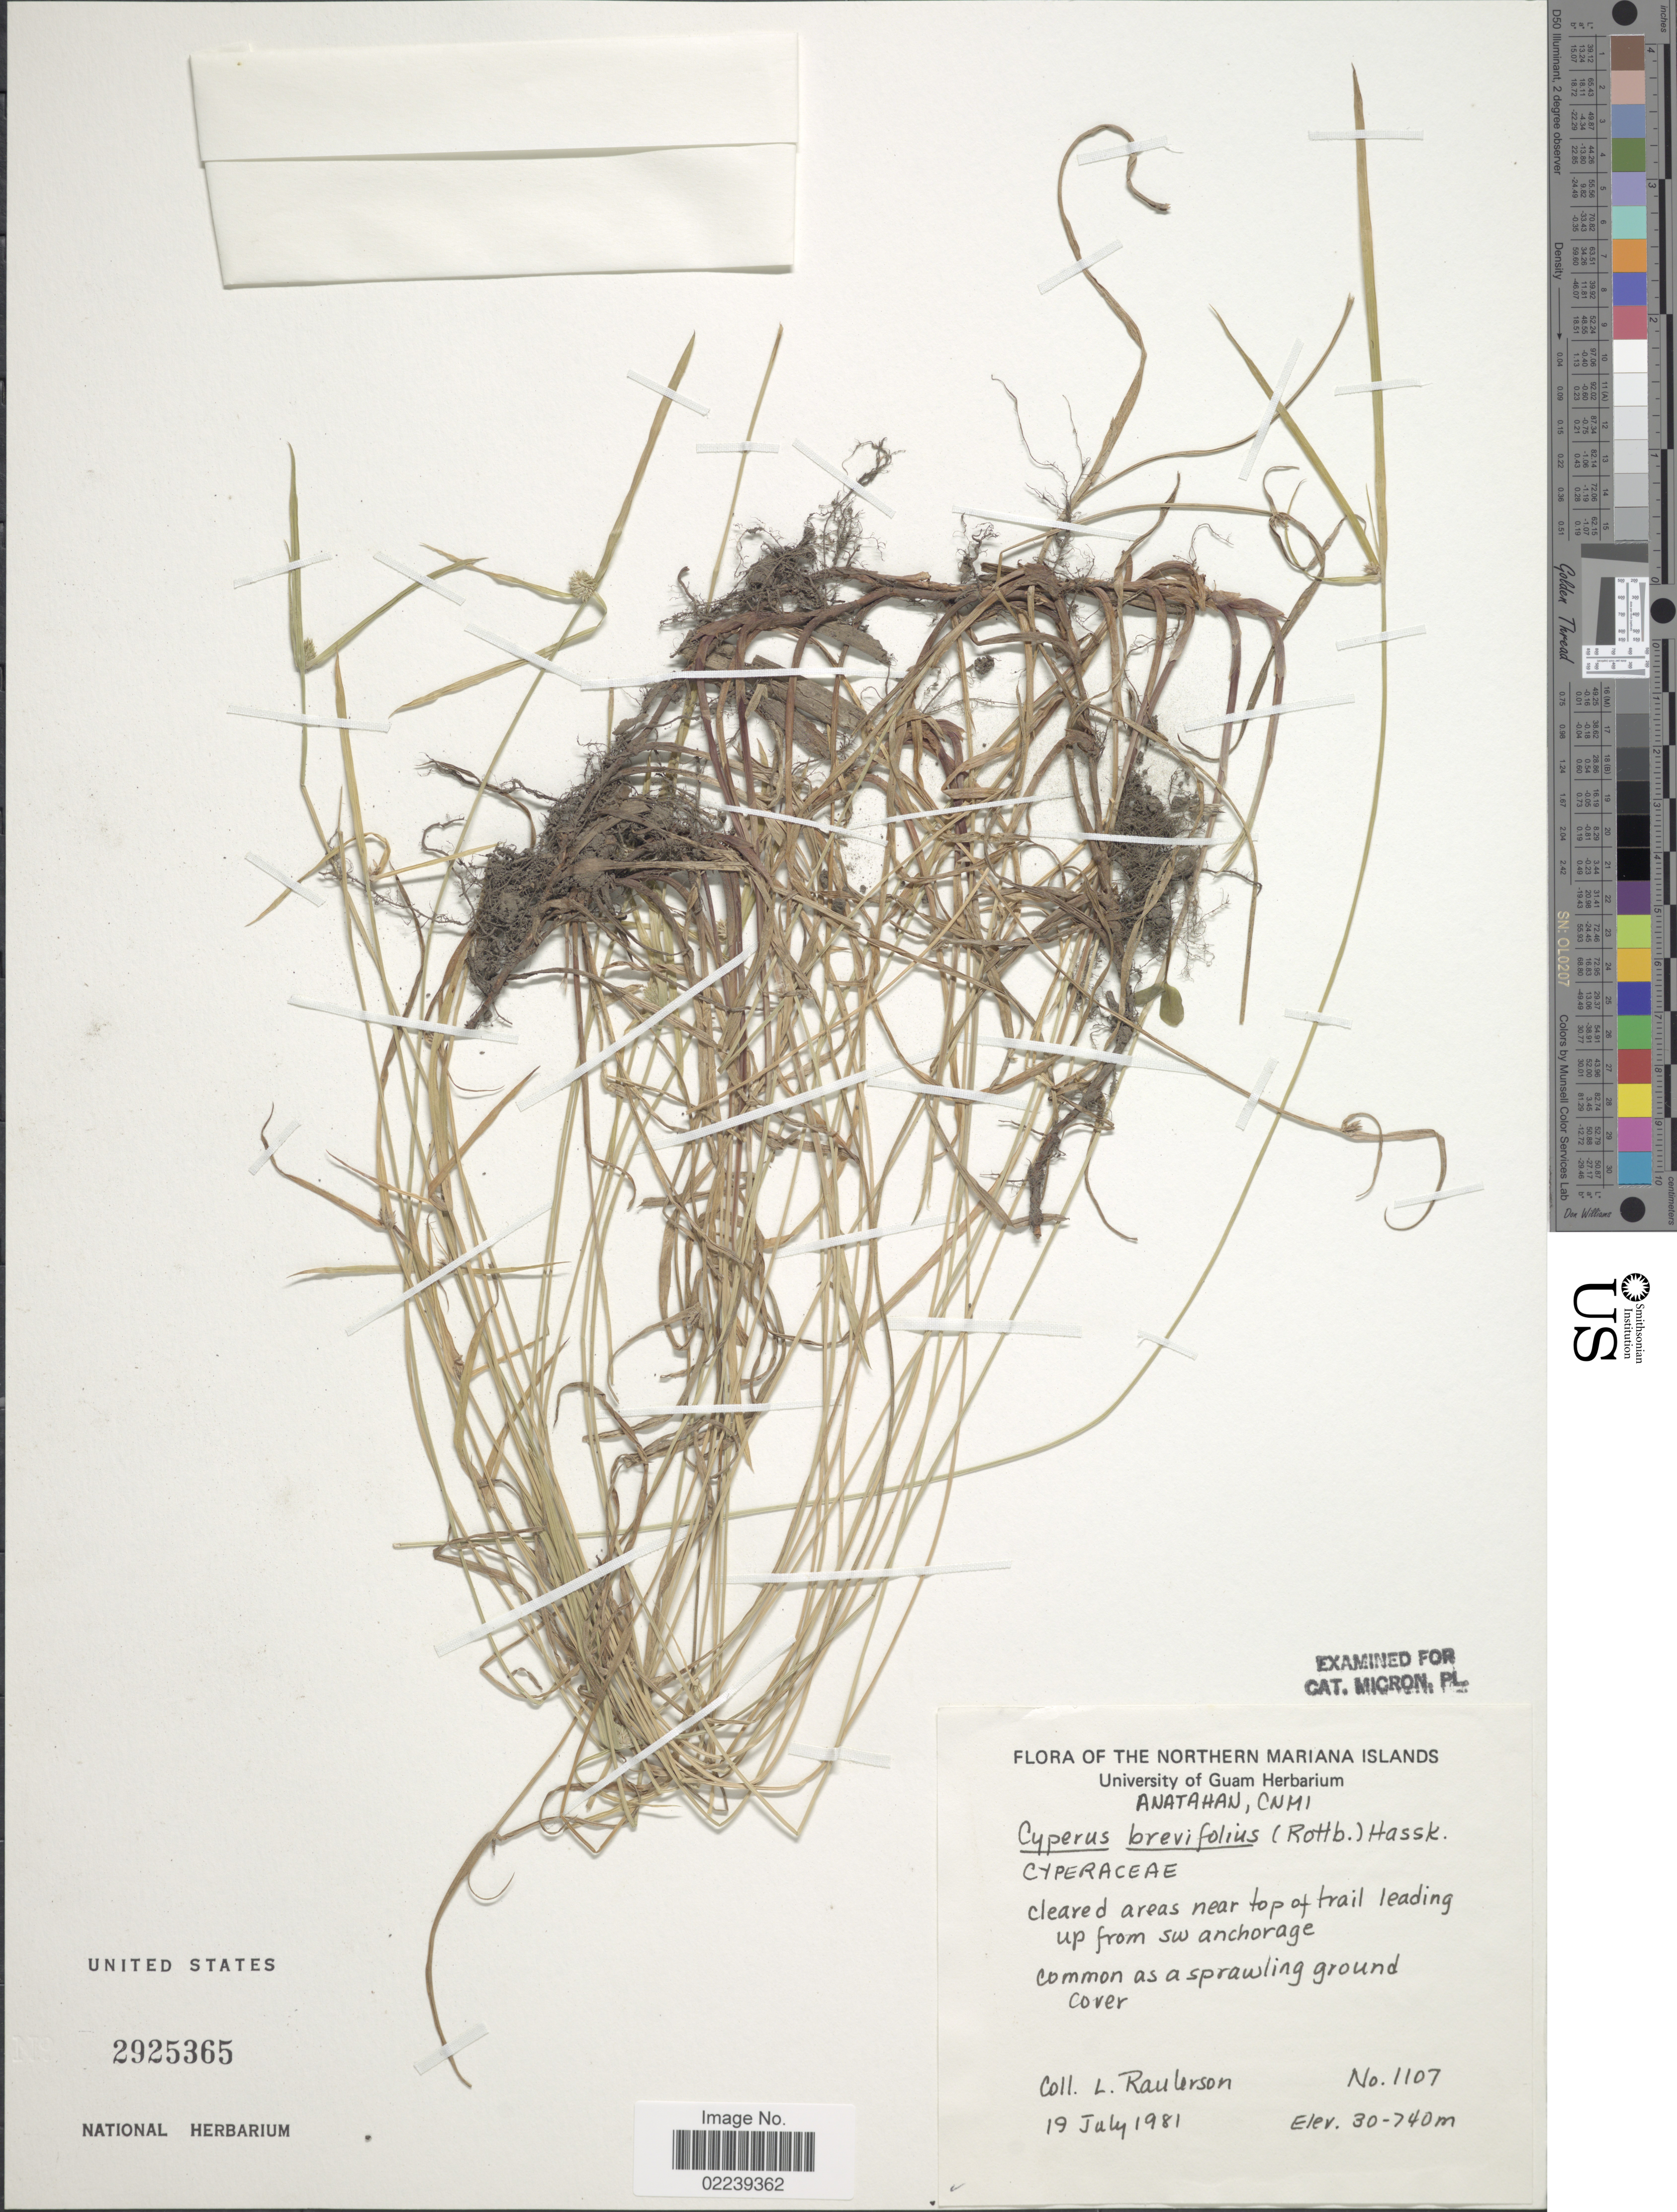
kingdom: Plantae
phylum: Tracheophyta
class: Liliopsida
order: Poales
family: Cyperaceae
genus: Cyperus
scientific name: Cyperus brevifolius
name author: (Rottb.) Hassk.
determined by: Strong, M. T., (US), Smithsonian Institution - National Museum of Natural History (UNITED STATES)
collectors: L. Raulerson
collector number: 1107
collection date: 1981-07-19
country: Northern Mariana Islands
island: Anatahan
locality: Anatahan, CNMI, cleared areas near top of trail leading up from sw anchorage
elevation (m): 30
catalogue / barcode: US 2925365